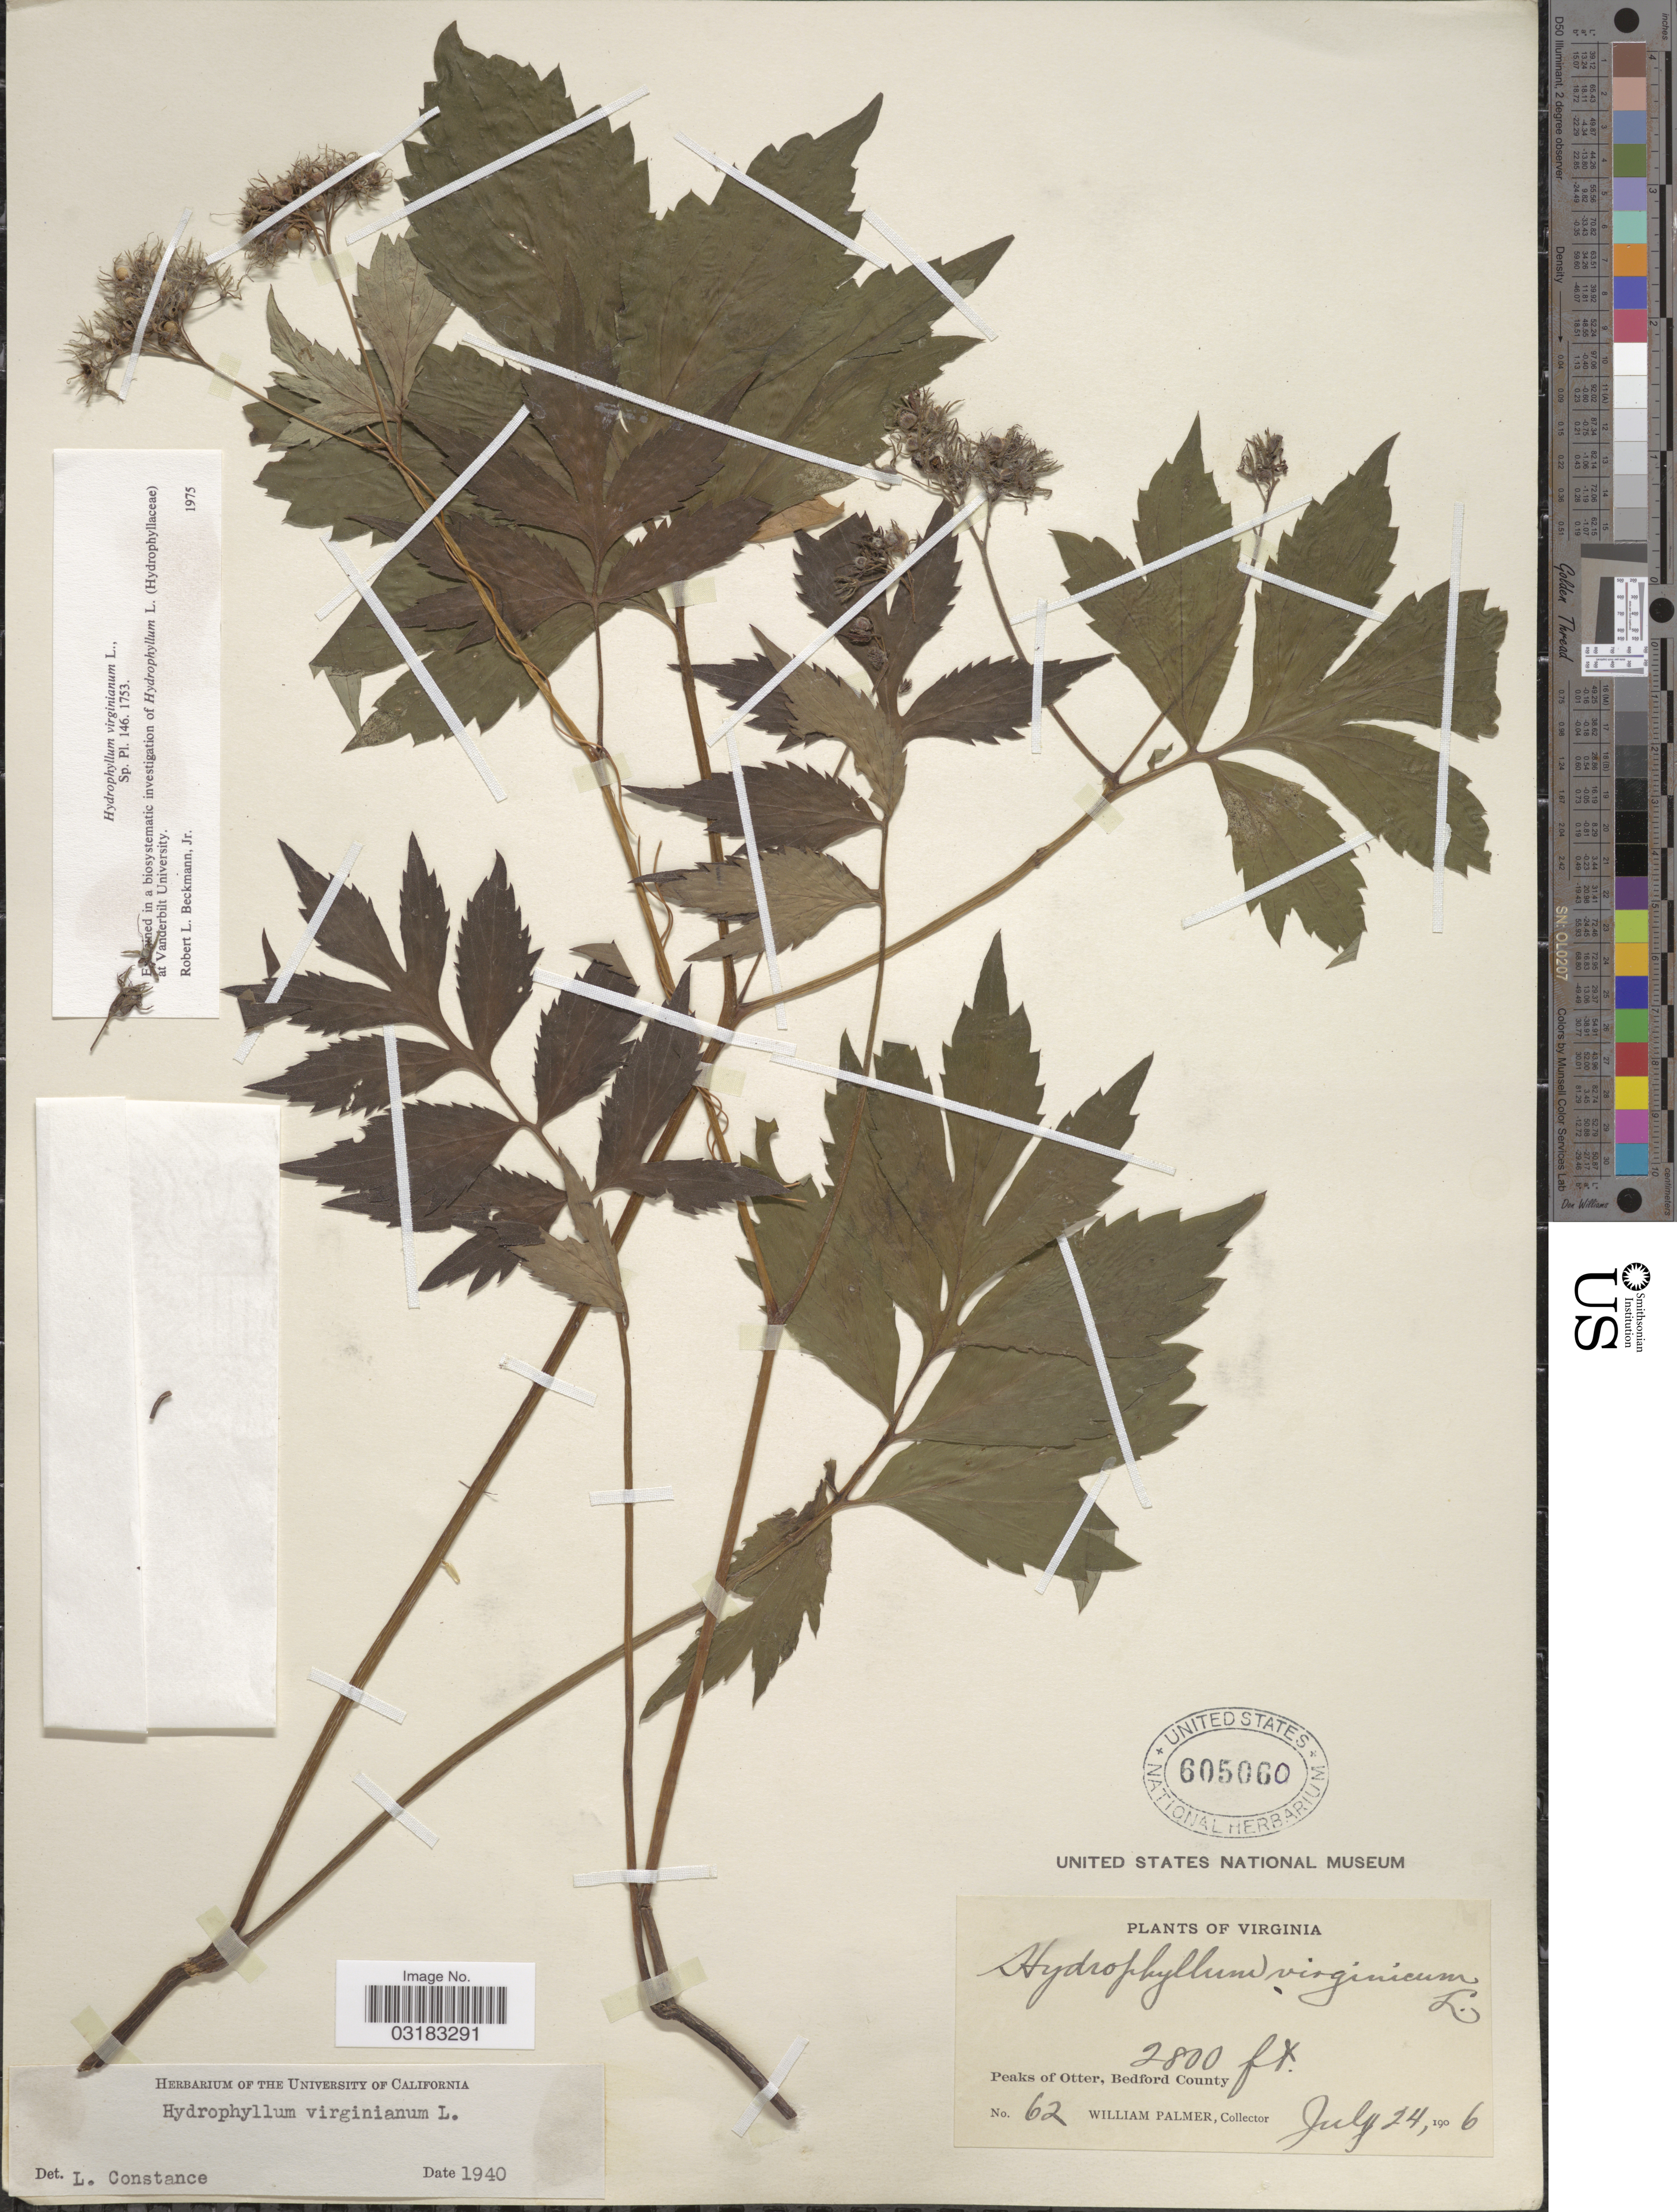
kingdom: Plantae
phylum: Tracheophyta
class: Magnoliopsida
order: Boraginales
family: Hydrophyllaceae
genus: Hydrophyllum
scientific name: Hydrophyllum virginianum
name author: L.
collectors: W. Palmer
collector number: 62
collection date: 1906-07-24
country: United States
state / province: Virginia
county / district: Bedford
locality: Peaks of Otter, Bedford County.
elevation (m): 853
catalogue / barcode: US 605060